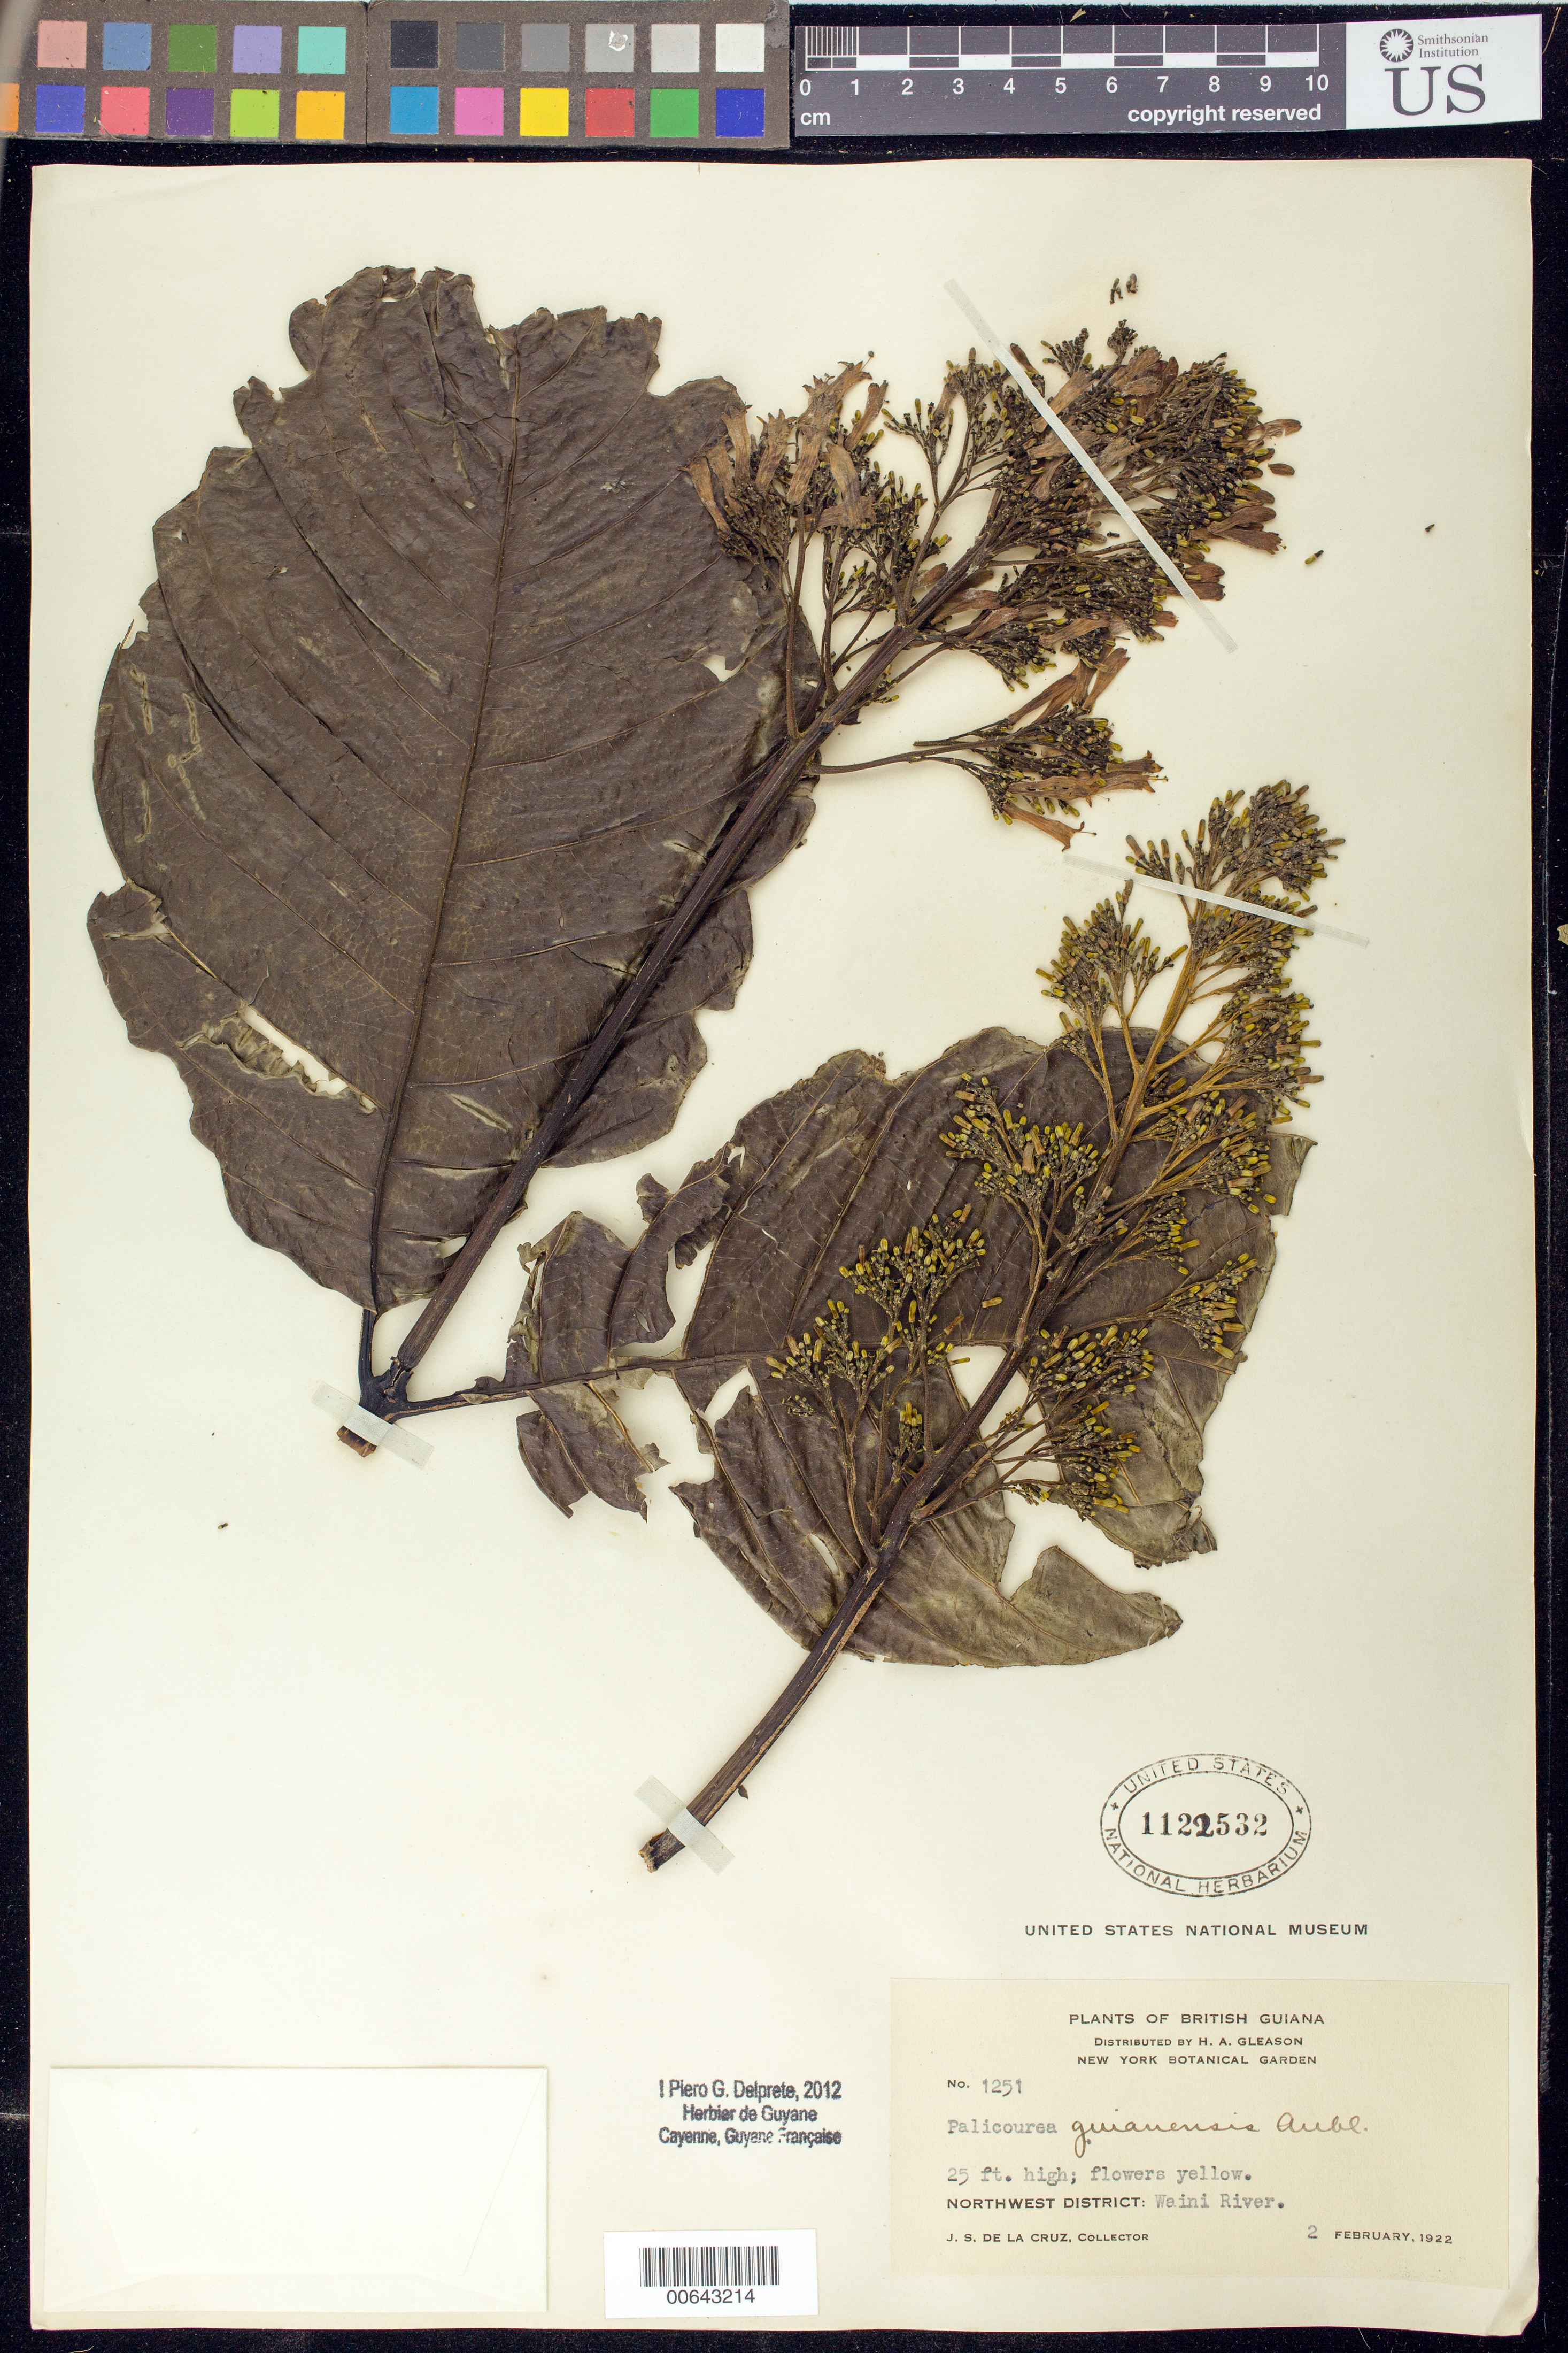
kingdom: Plantae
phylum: Tracheophyta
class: Magnoliopsida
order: Gentianales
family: Rubiaceae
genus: Palicourea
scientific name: Palicourea guianensis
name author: Aubl.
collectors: J. S. de la Cruz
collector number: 1251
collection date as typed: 2-Feb-22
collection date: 1922-02-02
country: Guyana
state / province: Barima-Waini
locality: Waini R., NW District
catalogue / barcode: US 1122532